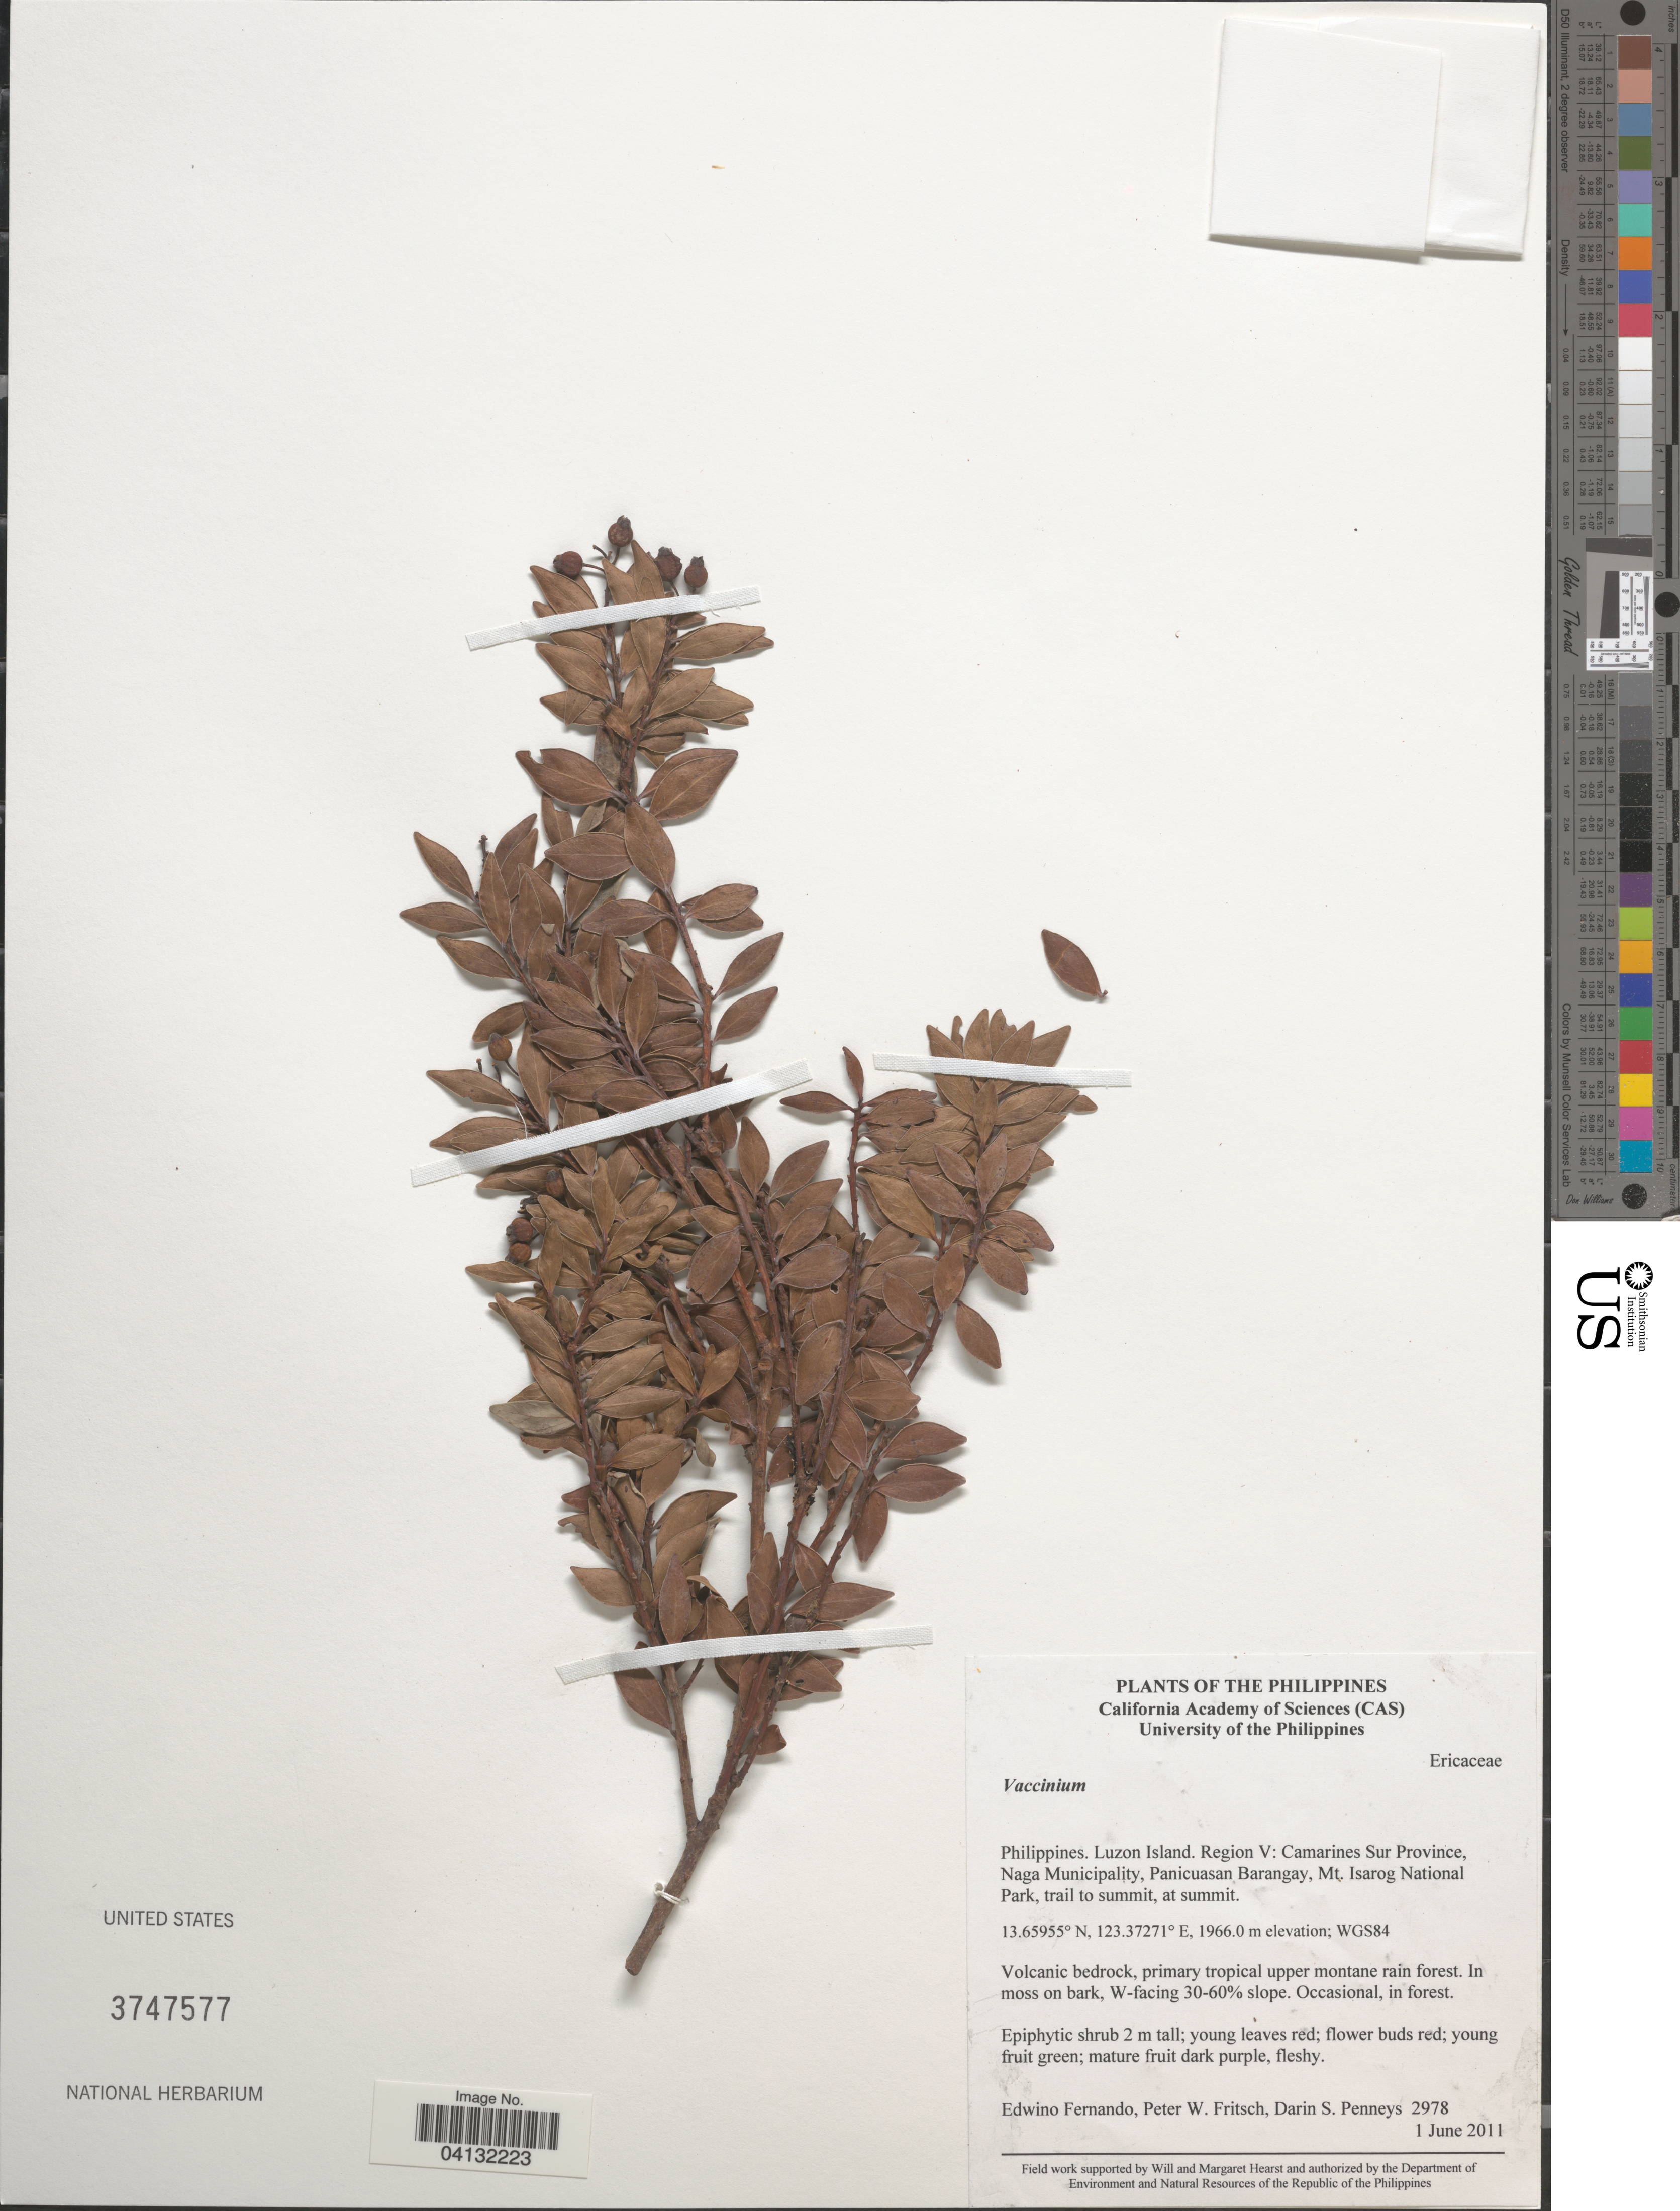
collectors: E. S. Fernando, P. W. Fritsch & D. S. Penneys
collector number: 2978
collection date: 2011-06-01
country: Philippines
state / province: Bicol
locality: Luzon Island. Region V: Camarines Sur Province, Naga Municipality, Panicuasan Barangay, Mt. Isarog National Park, trail to summit, at summit. WGS84. W-facing 30-60% slope.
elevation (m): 1966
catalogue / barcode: US 3747577